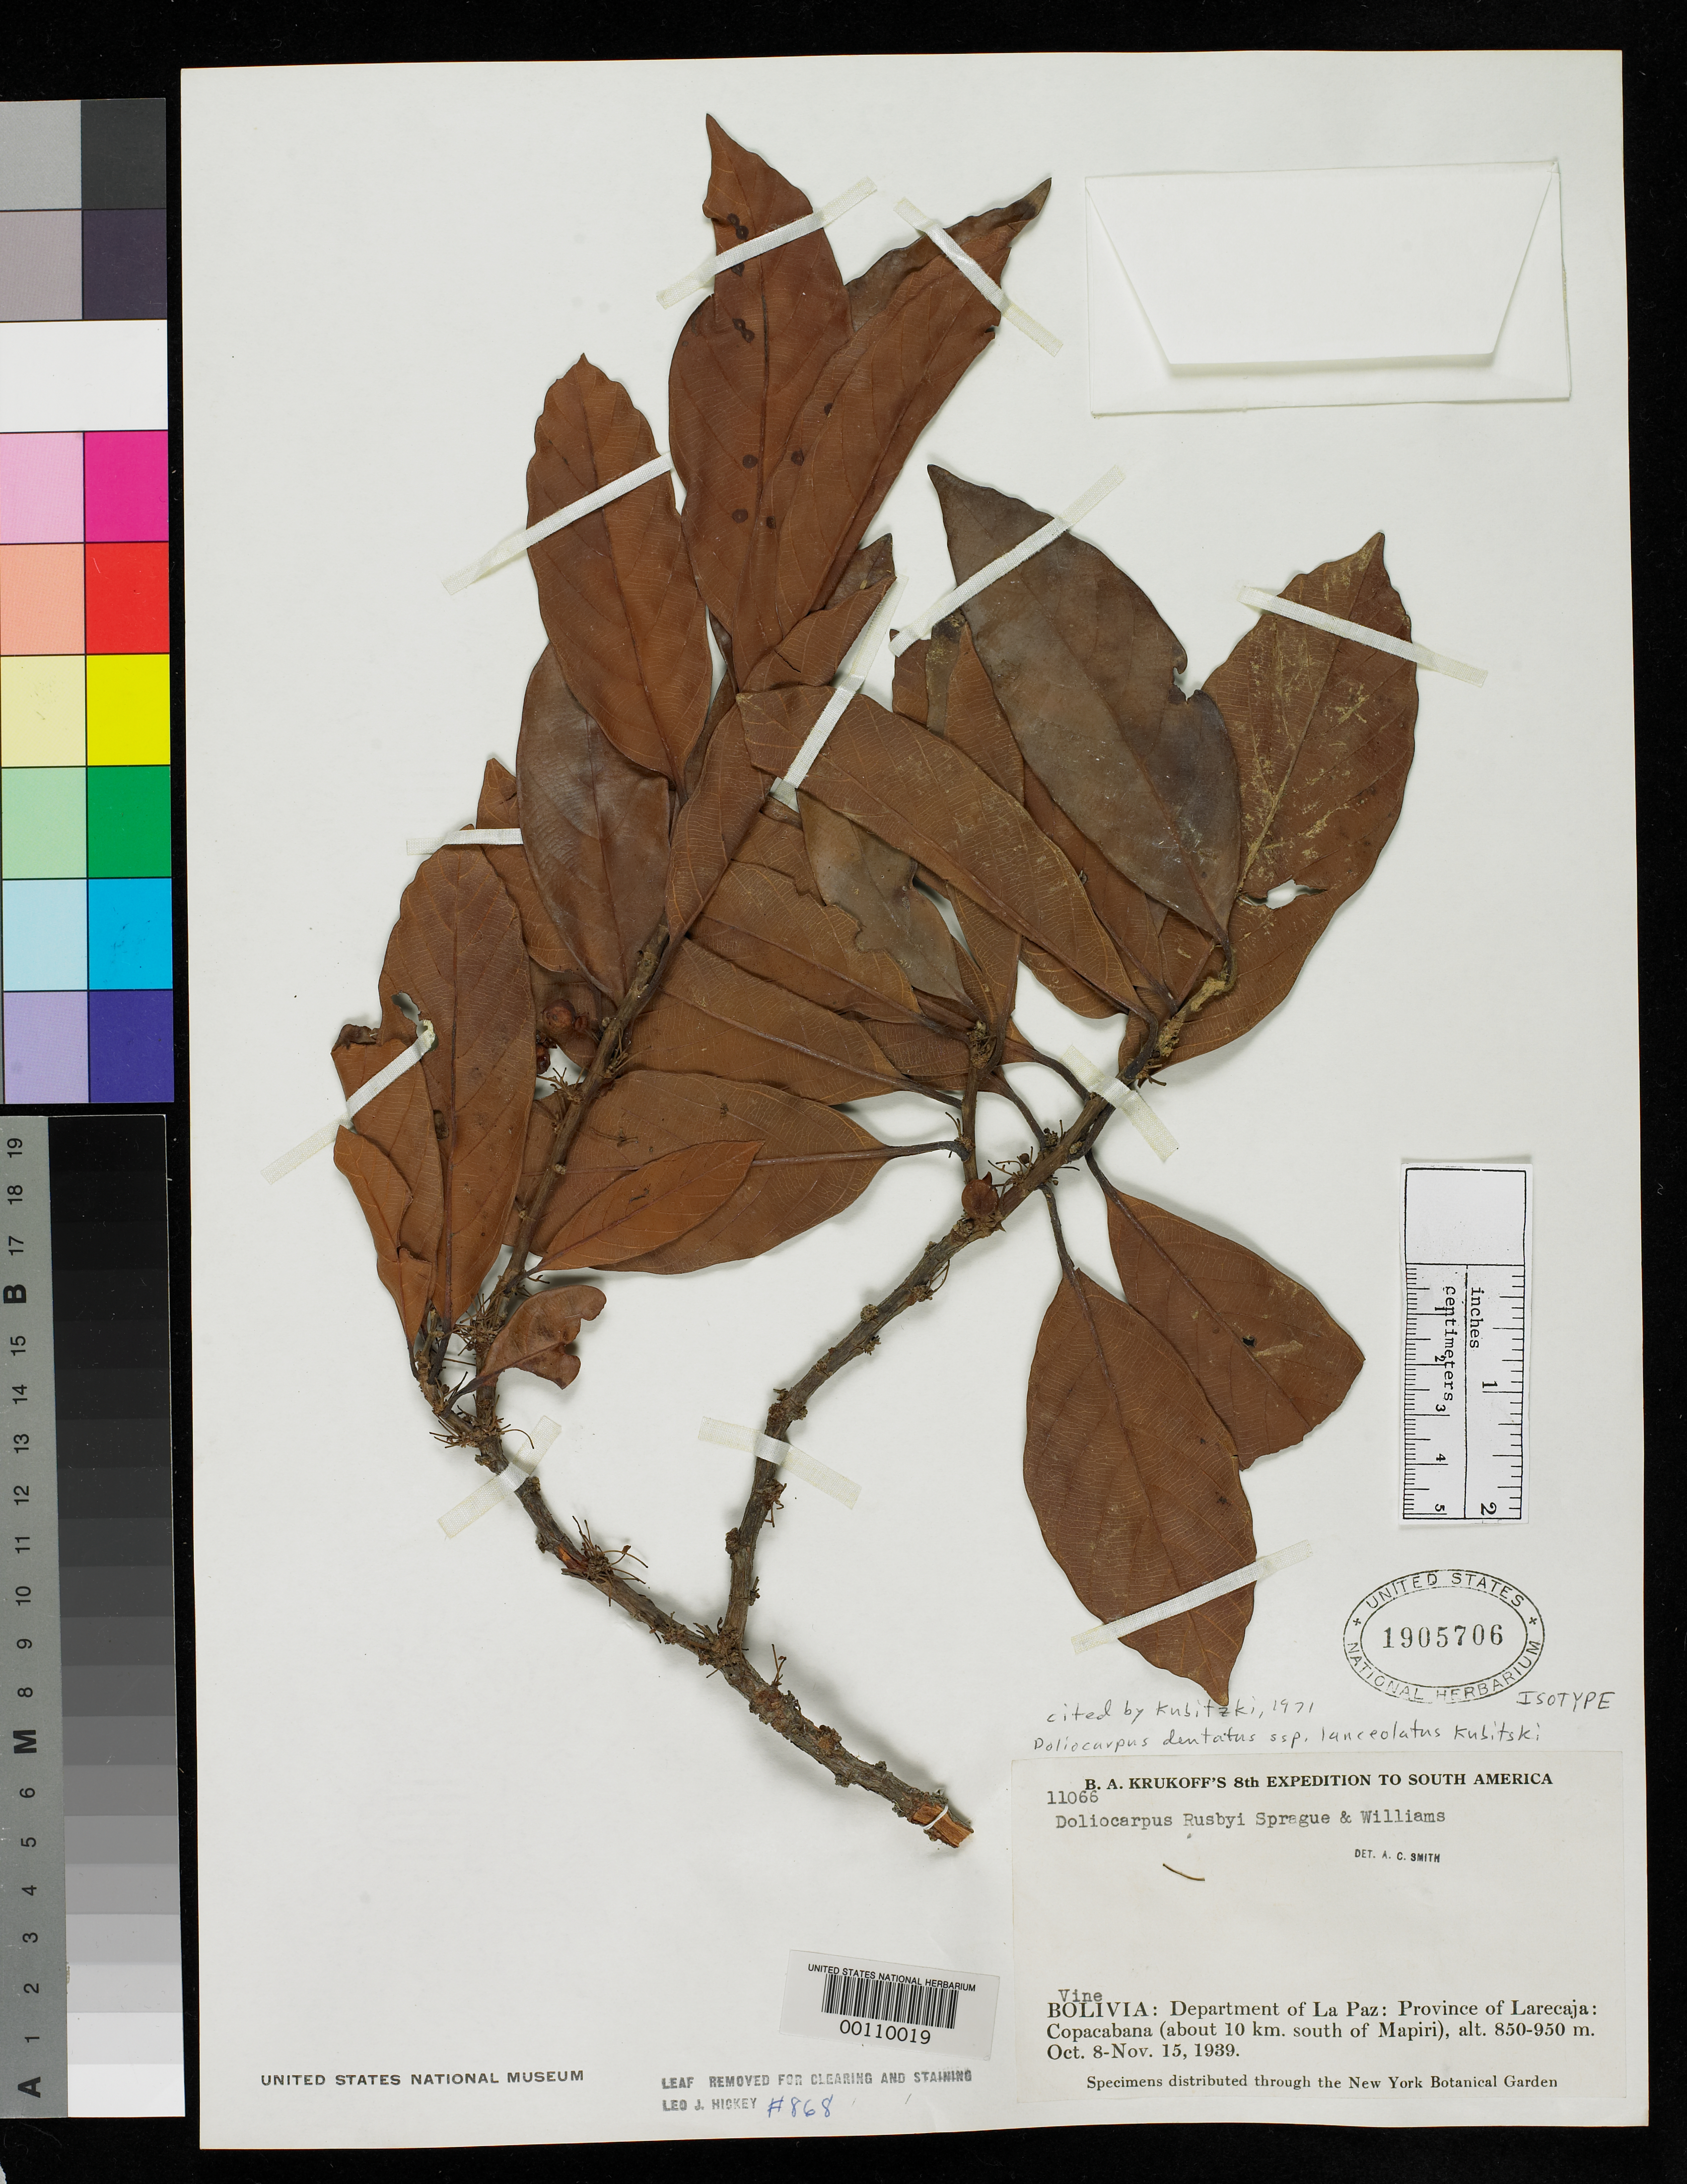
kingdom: Plantae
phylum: Tracheophyta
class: Magnoliopsida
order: Dilleniales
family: Dilleniaceae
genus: Doliocarpus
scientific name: Doliocarpus dentatus subsp. lanceolatus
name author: Kubitzki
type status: Isotype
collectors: B. A. Krukoff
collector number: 11066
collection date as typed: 08 Oct 1939 to 15 Nov 1939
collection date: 1939-10-08/1939-11-15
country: Bolivia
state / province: La Paz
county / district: Larecaja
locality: Copacabana, 10 km S of Mapiri.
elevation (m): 850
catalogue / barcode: US 1905706